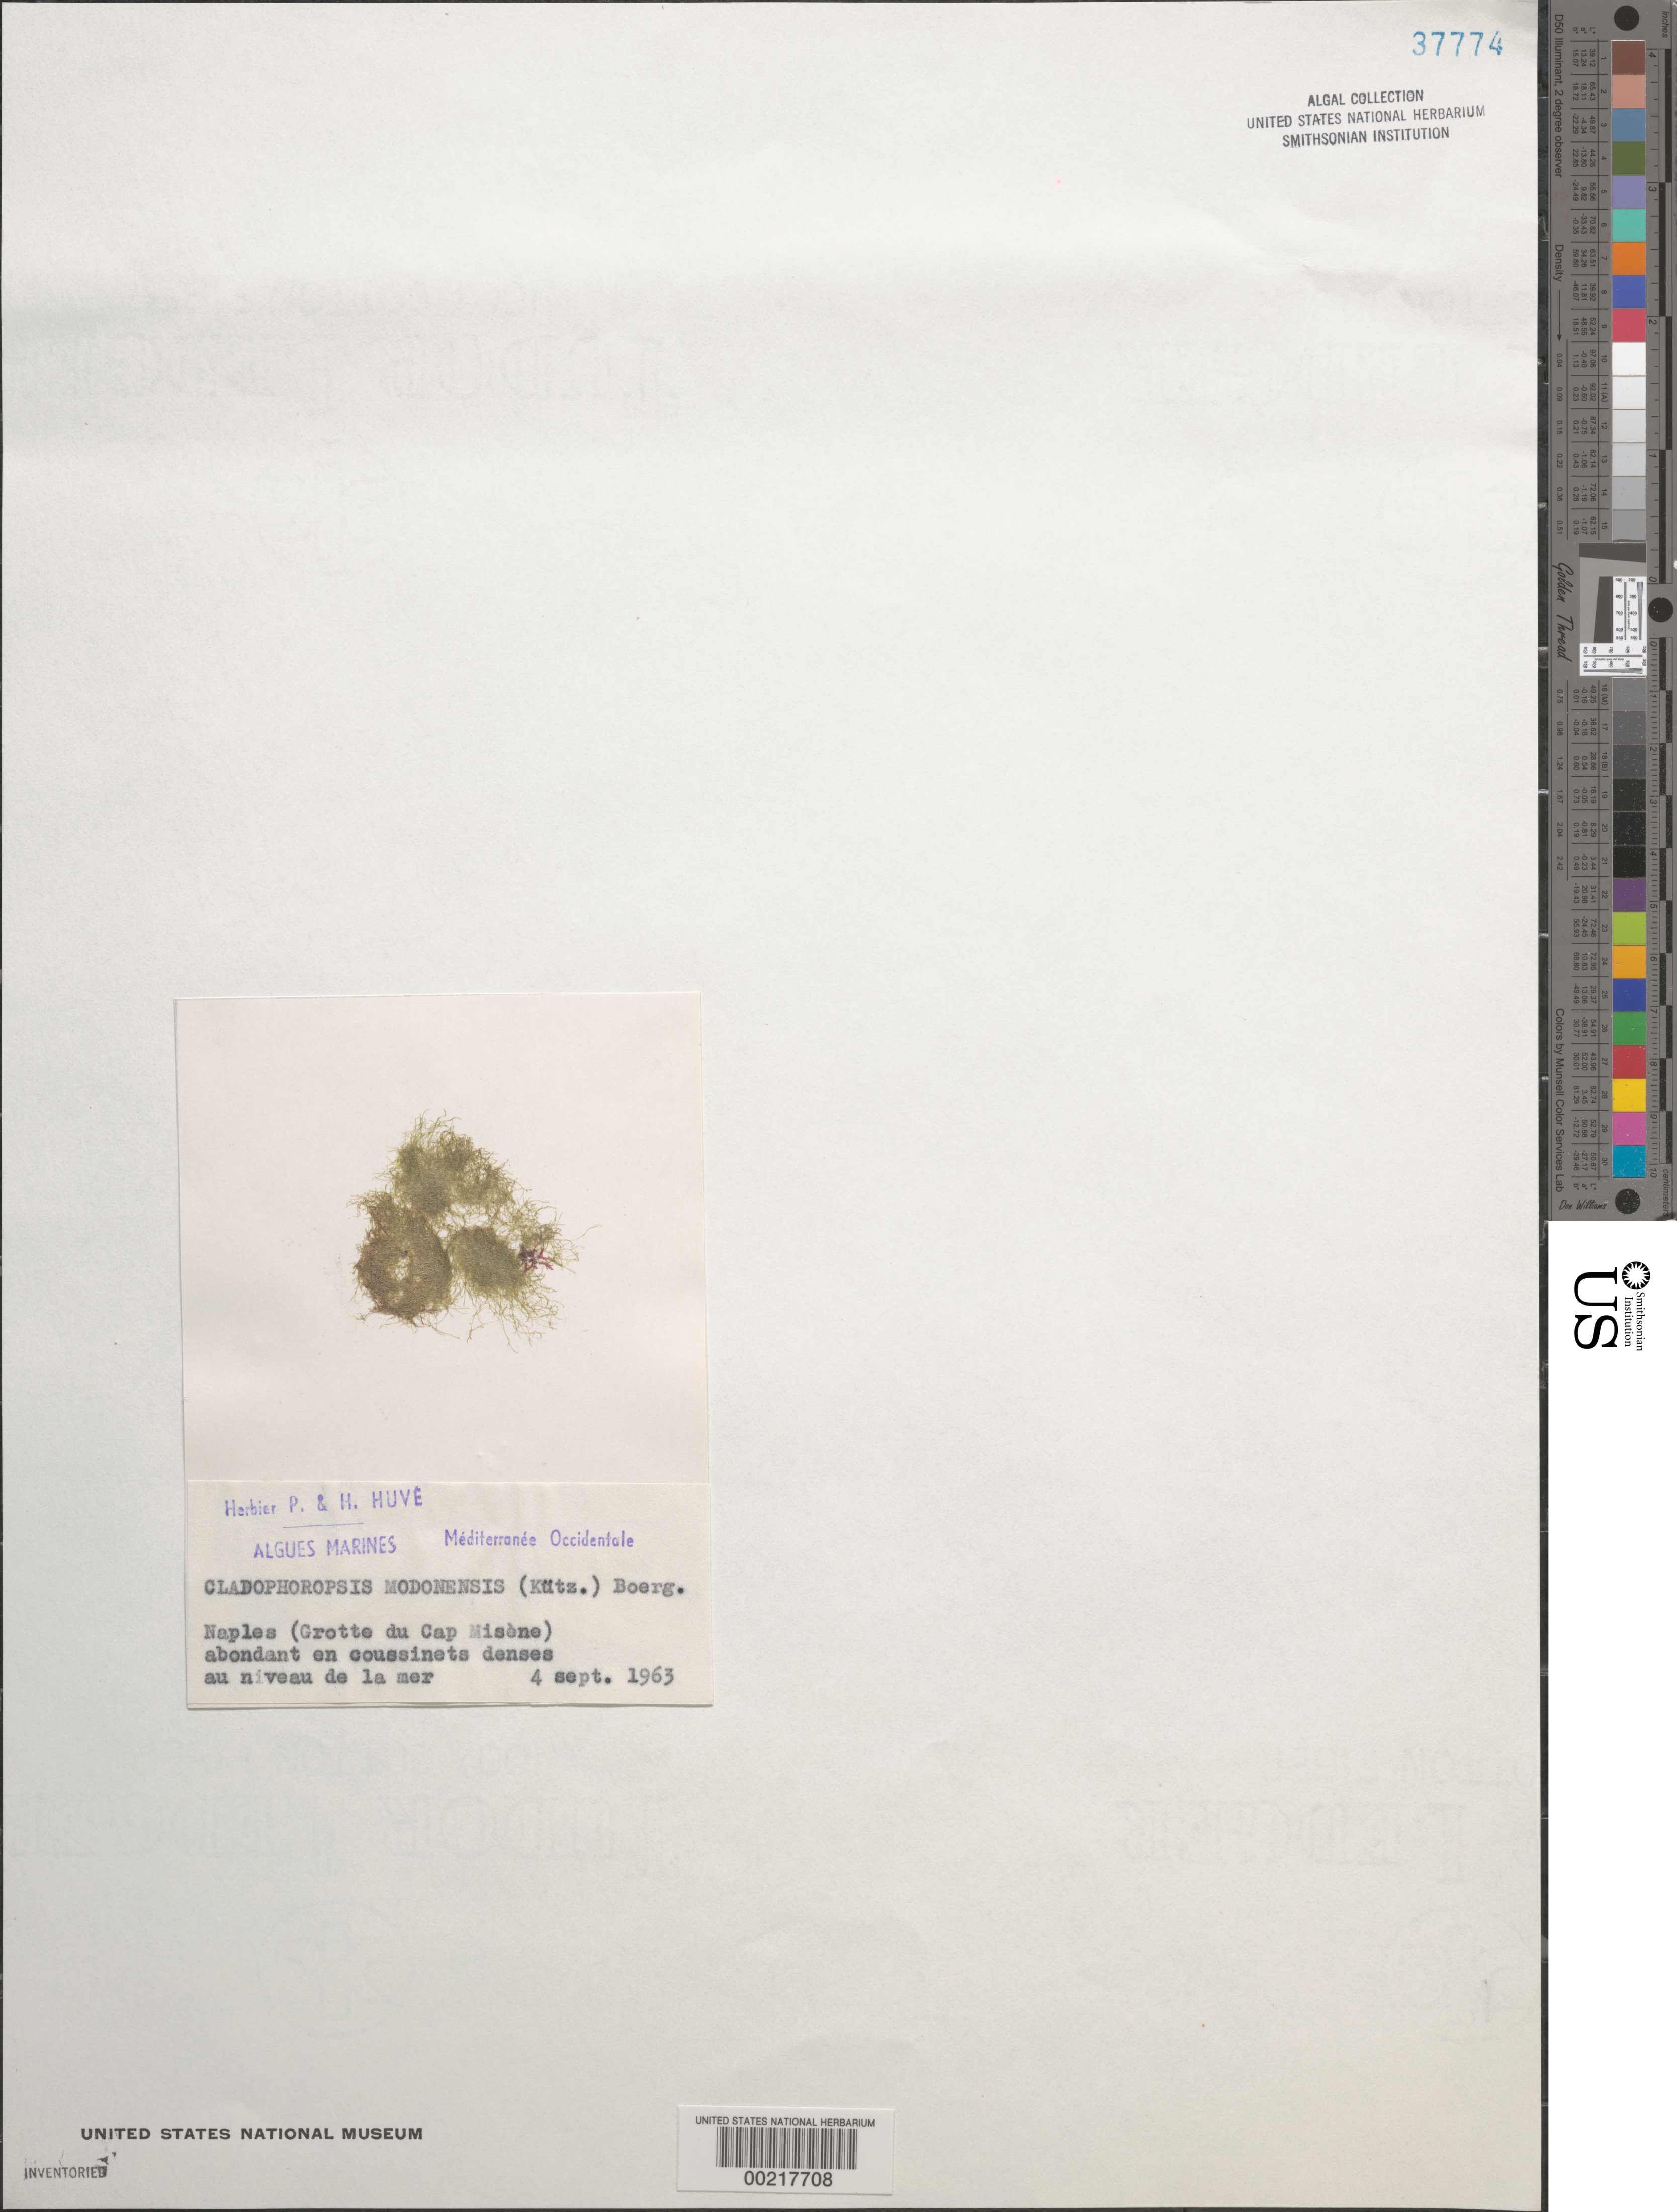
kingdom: Plantae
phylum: Chlorophyta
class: Ulvophyceae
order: Siphonocladales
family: Boodleaceae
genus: Cladophoropsis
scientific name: Cladophoropsis membranacea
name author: (Hofman-Bang) Børgesen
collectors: P. Huve & H. Huve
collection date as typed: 04 Sep 1963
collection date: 1963-09-04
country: Italy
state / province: Campania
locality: Naples, cap misene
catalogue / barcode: US 37774